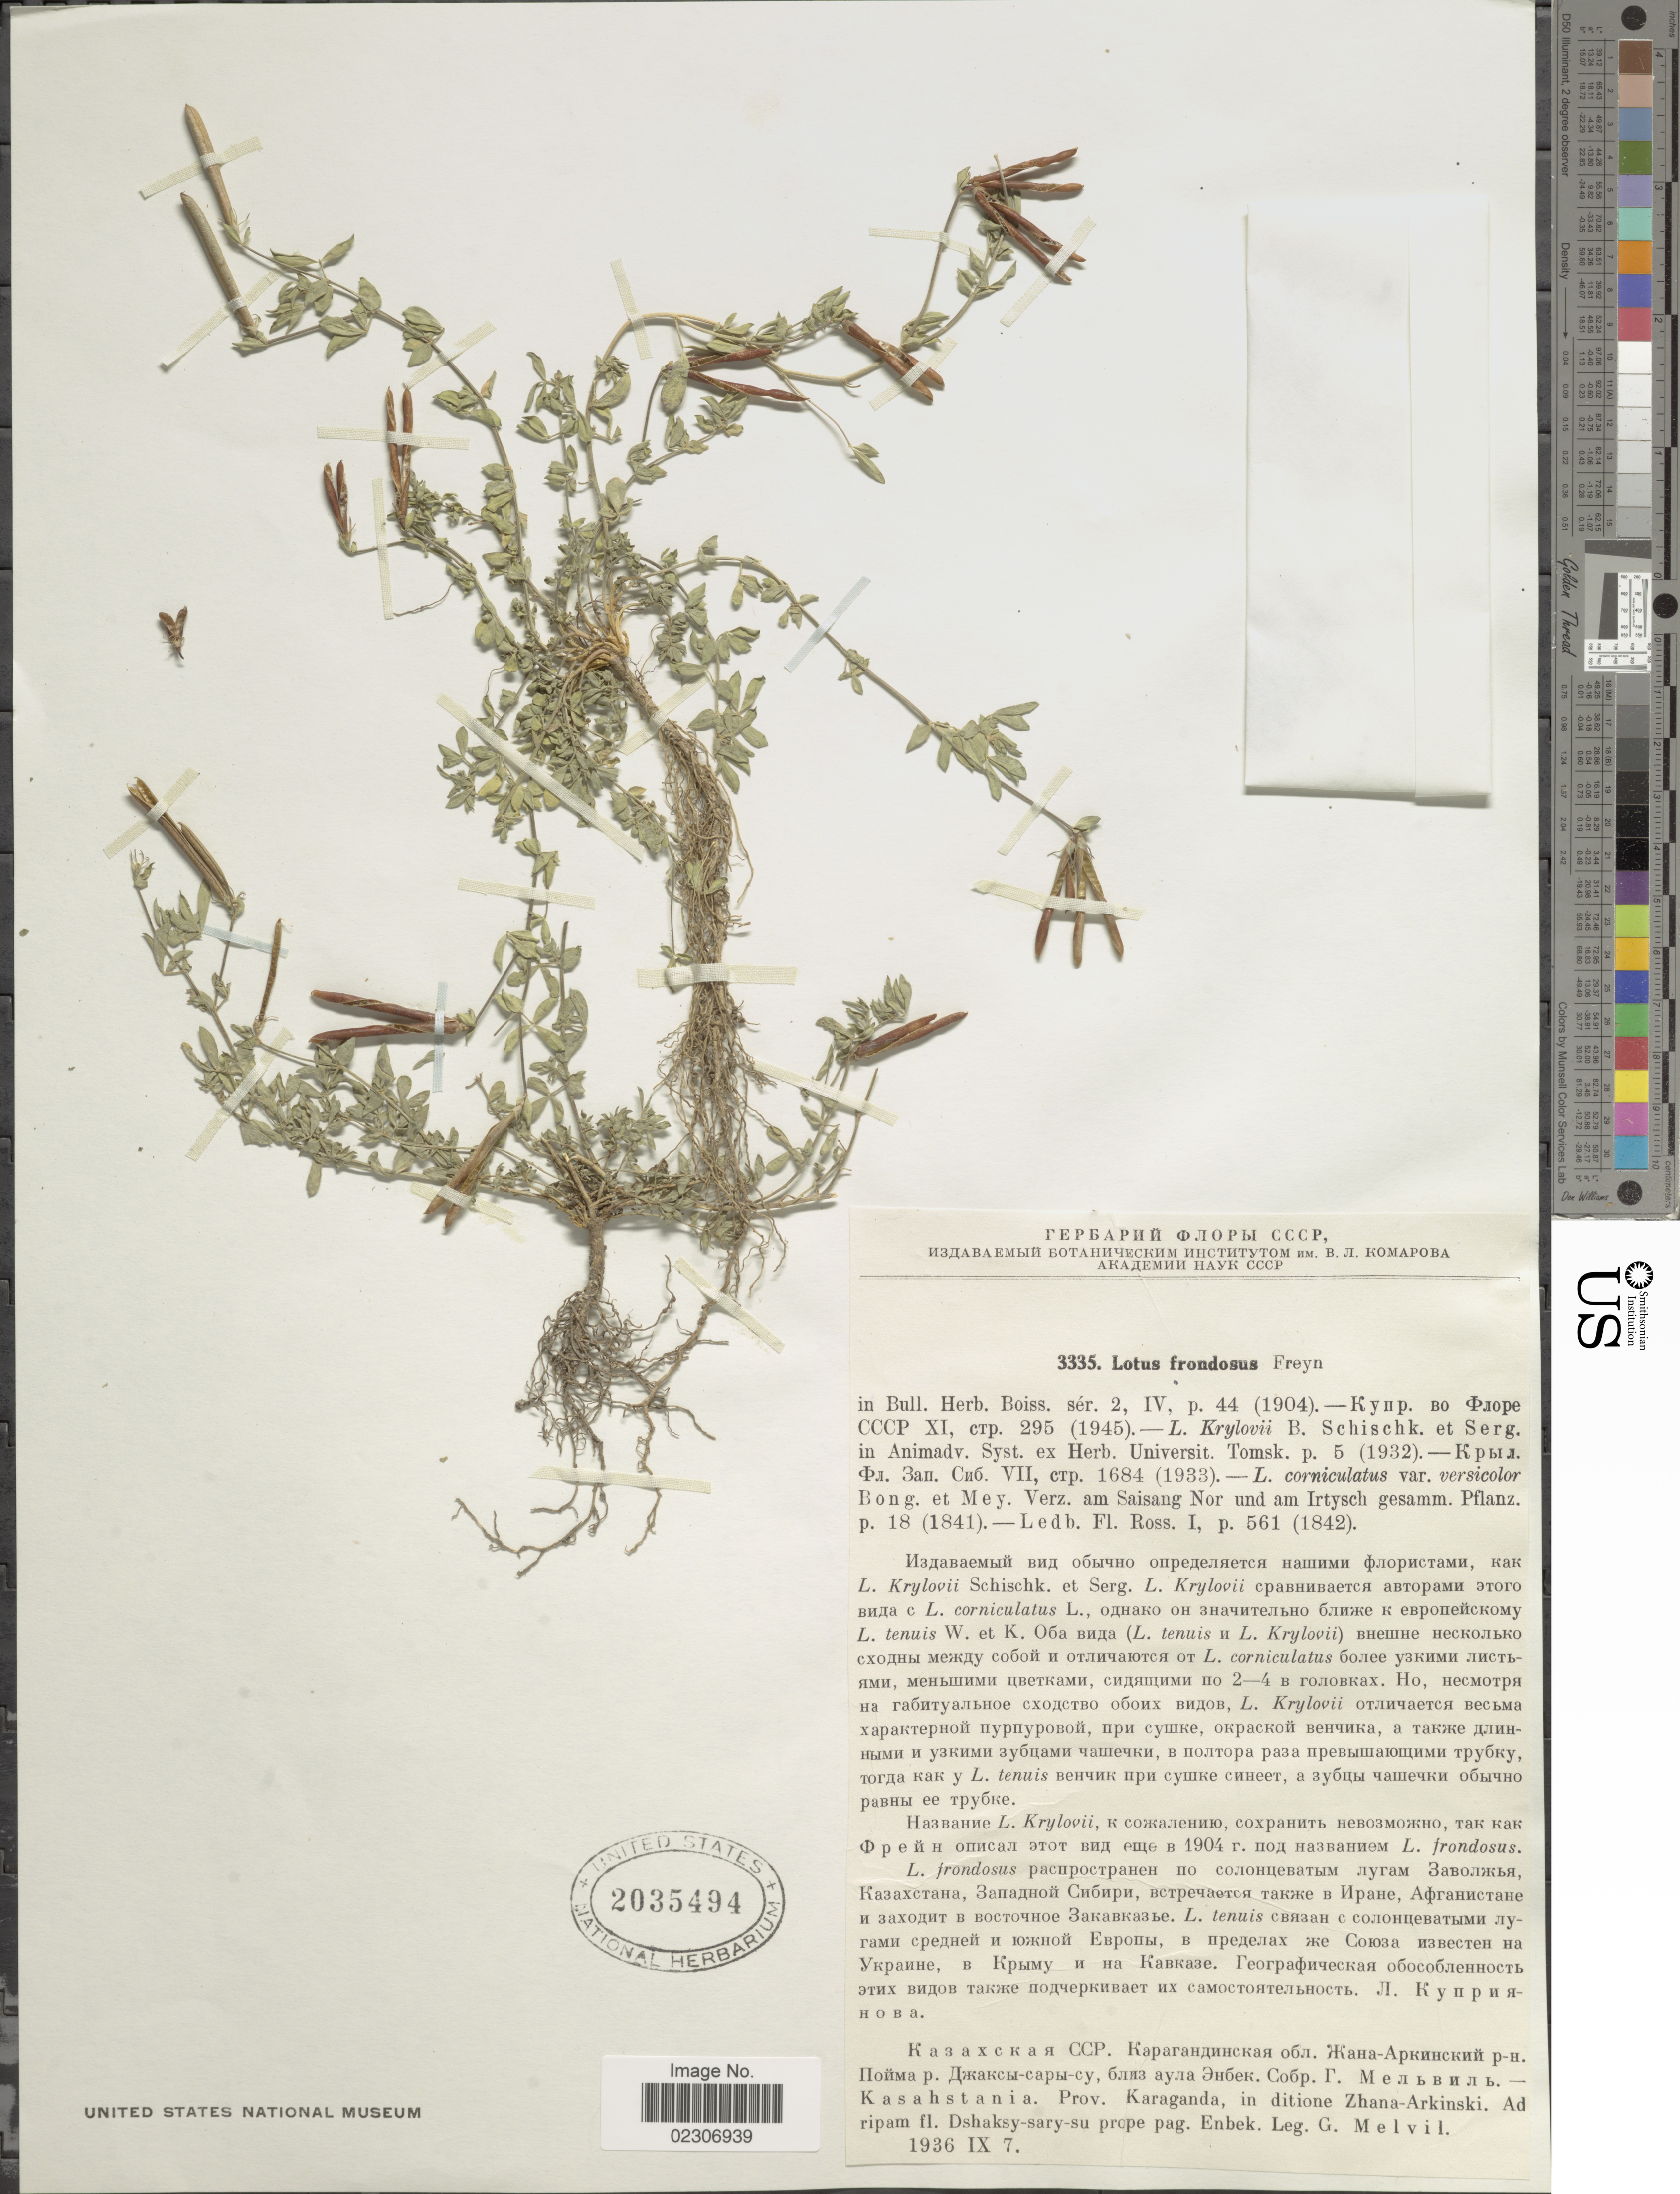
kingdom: Plantae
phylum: Tracheophyta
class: Magnoliopsida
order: Fabales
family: Fabaceae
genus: Lotus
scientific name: Lotus frondosus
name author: Freyn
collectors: G. Melvil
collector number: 3335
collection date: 1936-09-07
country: Kazakhstan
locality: Kasahstania. Prov. Karaganda, in ditione Zhane-Arkinski. Ad ripam fl. Dshaksy-sary-su prope pag Enbek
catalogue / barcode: US 2035494